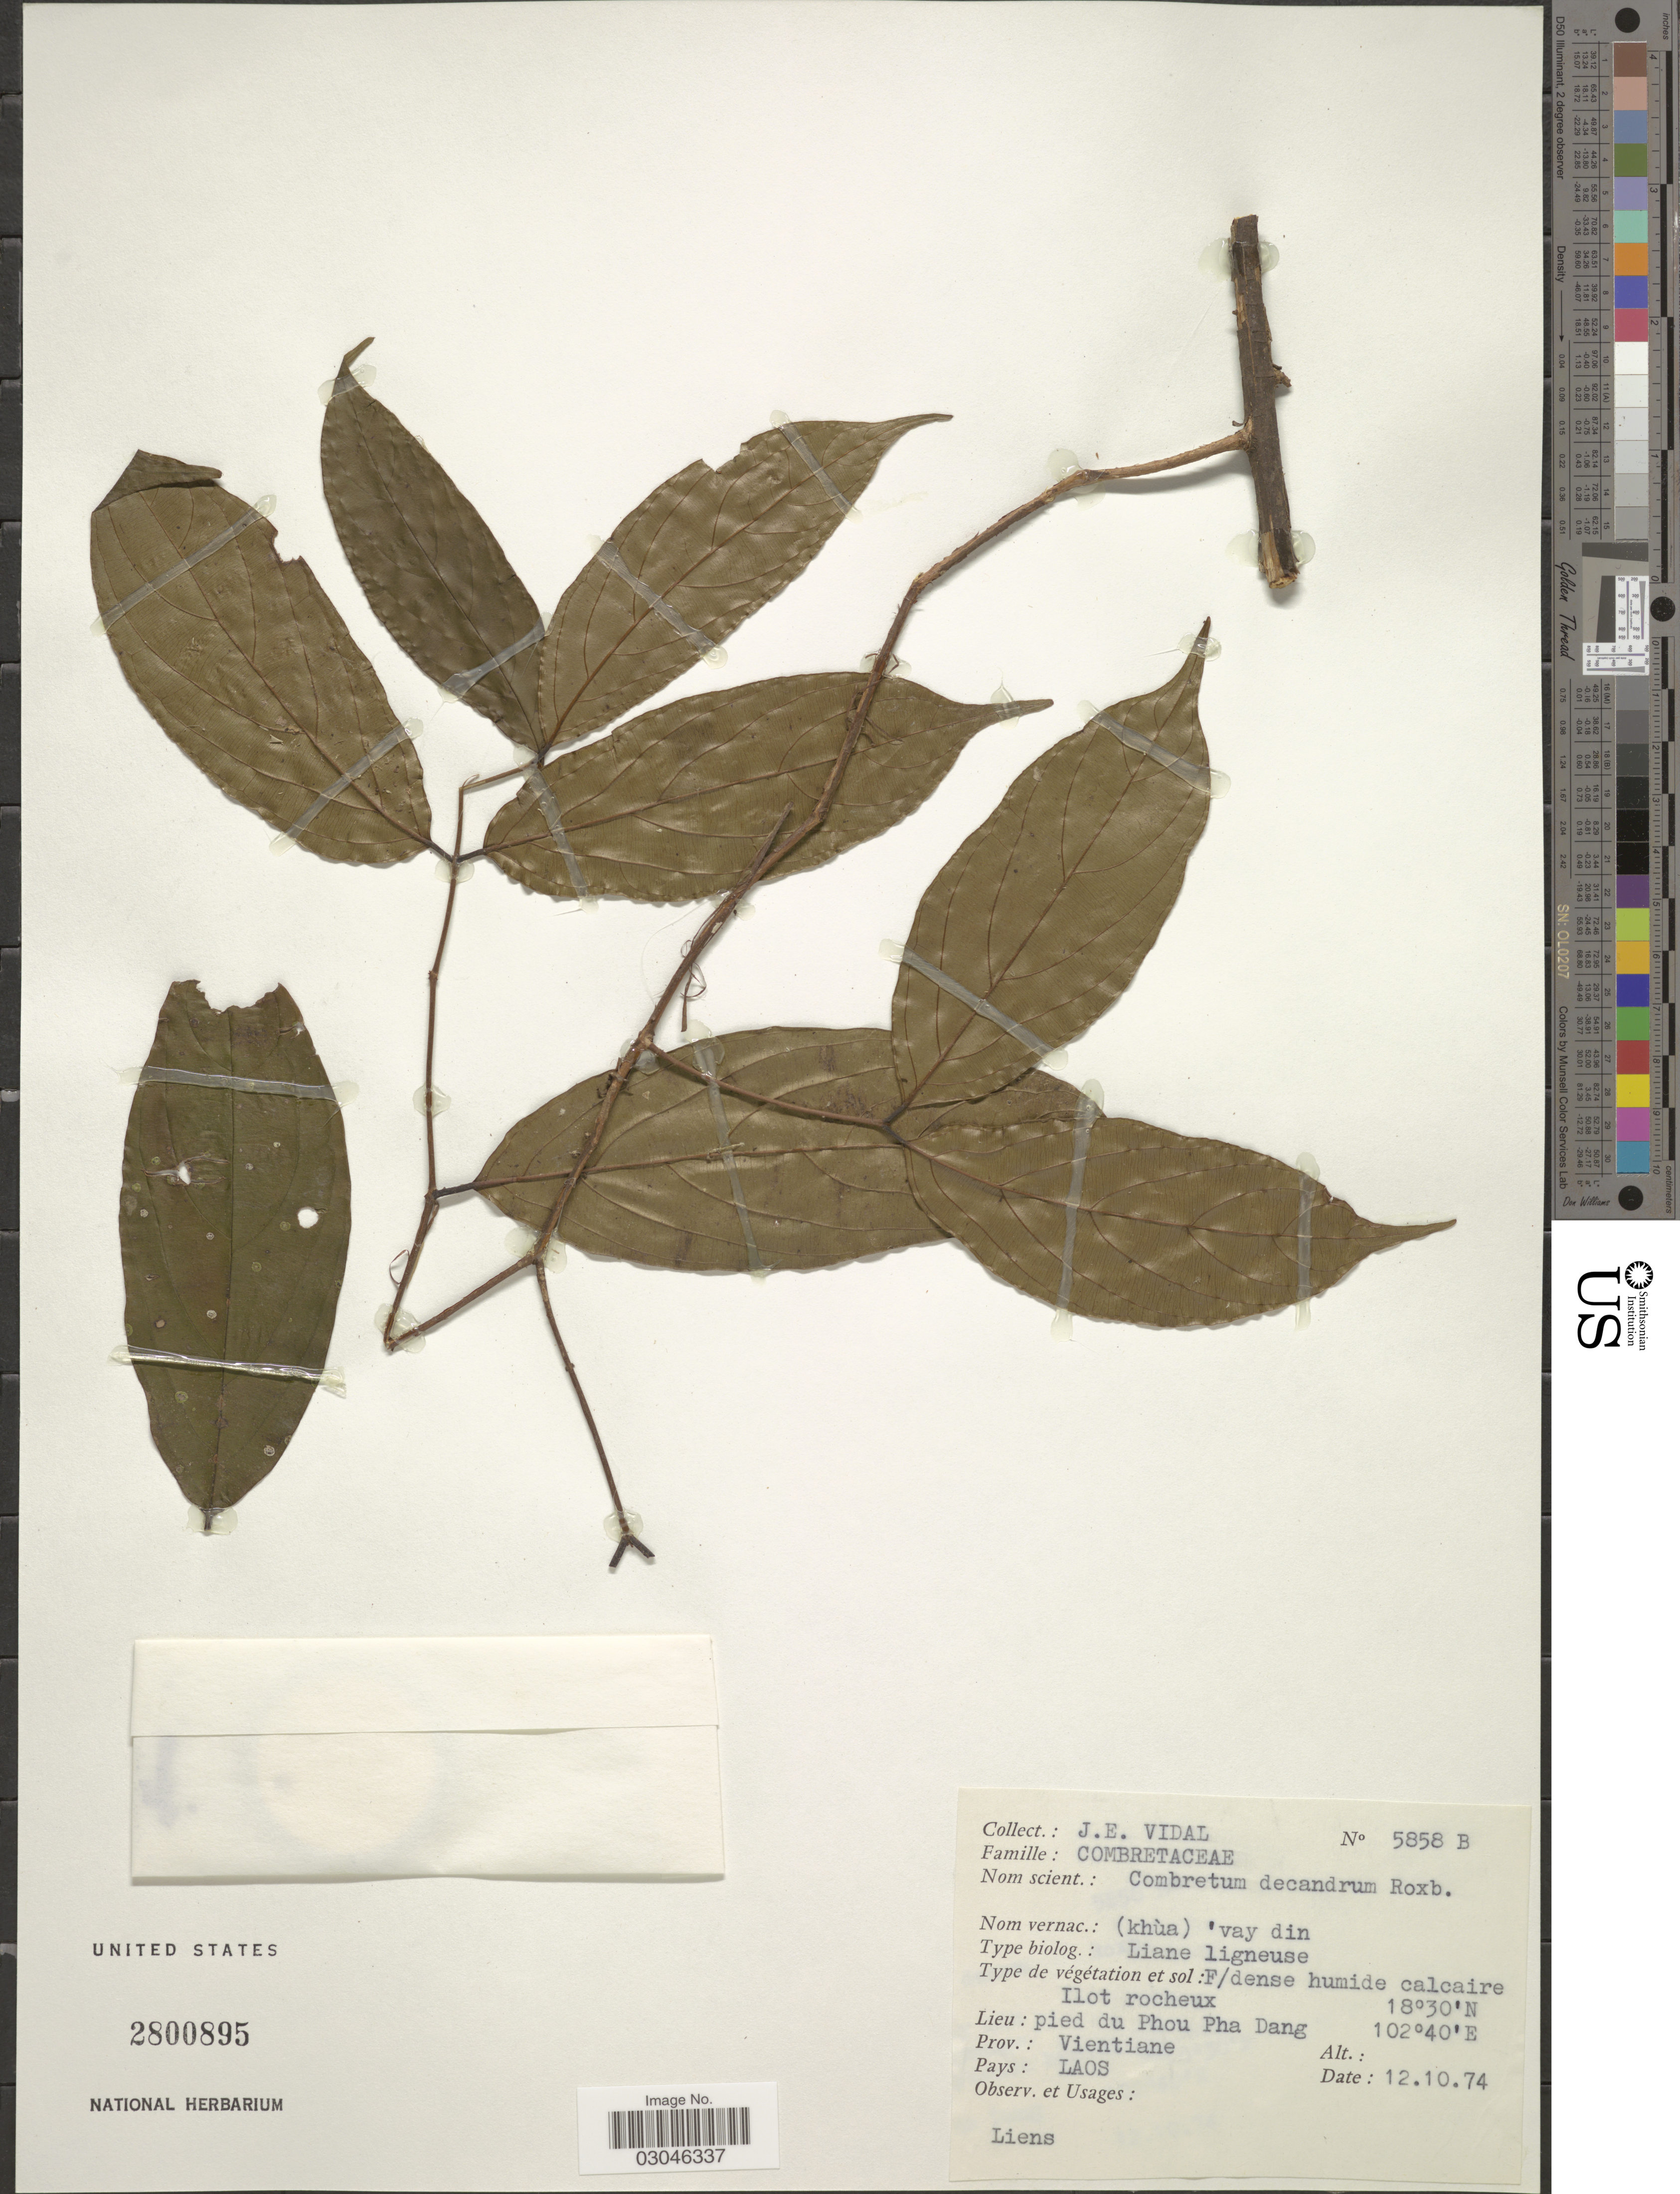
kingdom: Plantae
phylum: Tracheophyta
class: Magnoliopsida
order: Myrtales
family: Combretaceae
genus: Combretum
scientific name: Combretum decandrum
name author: Jacq.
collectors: J. E. Vidal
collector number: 5858B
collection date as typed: Transcribed d/m/y: 12/10/74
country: Laos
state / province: Viangchan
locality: Pied du Phou Pha Dang. Prov.: Vientiane.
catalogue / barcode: US 2800895